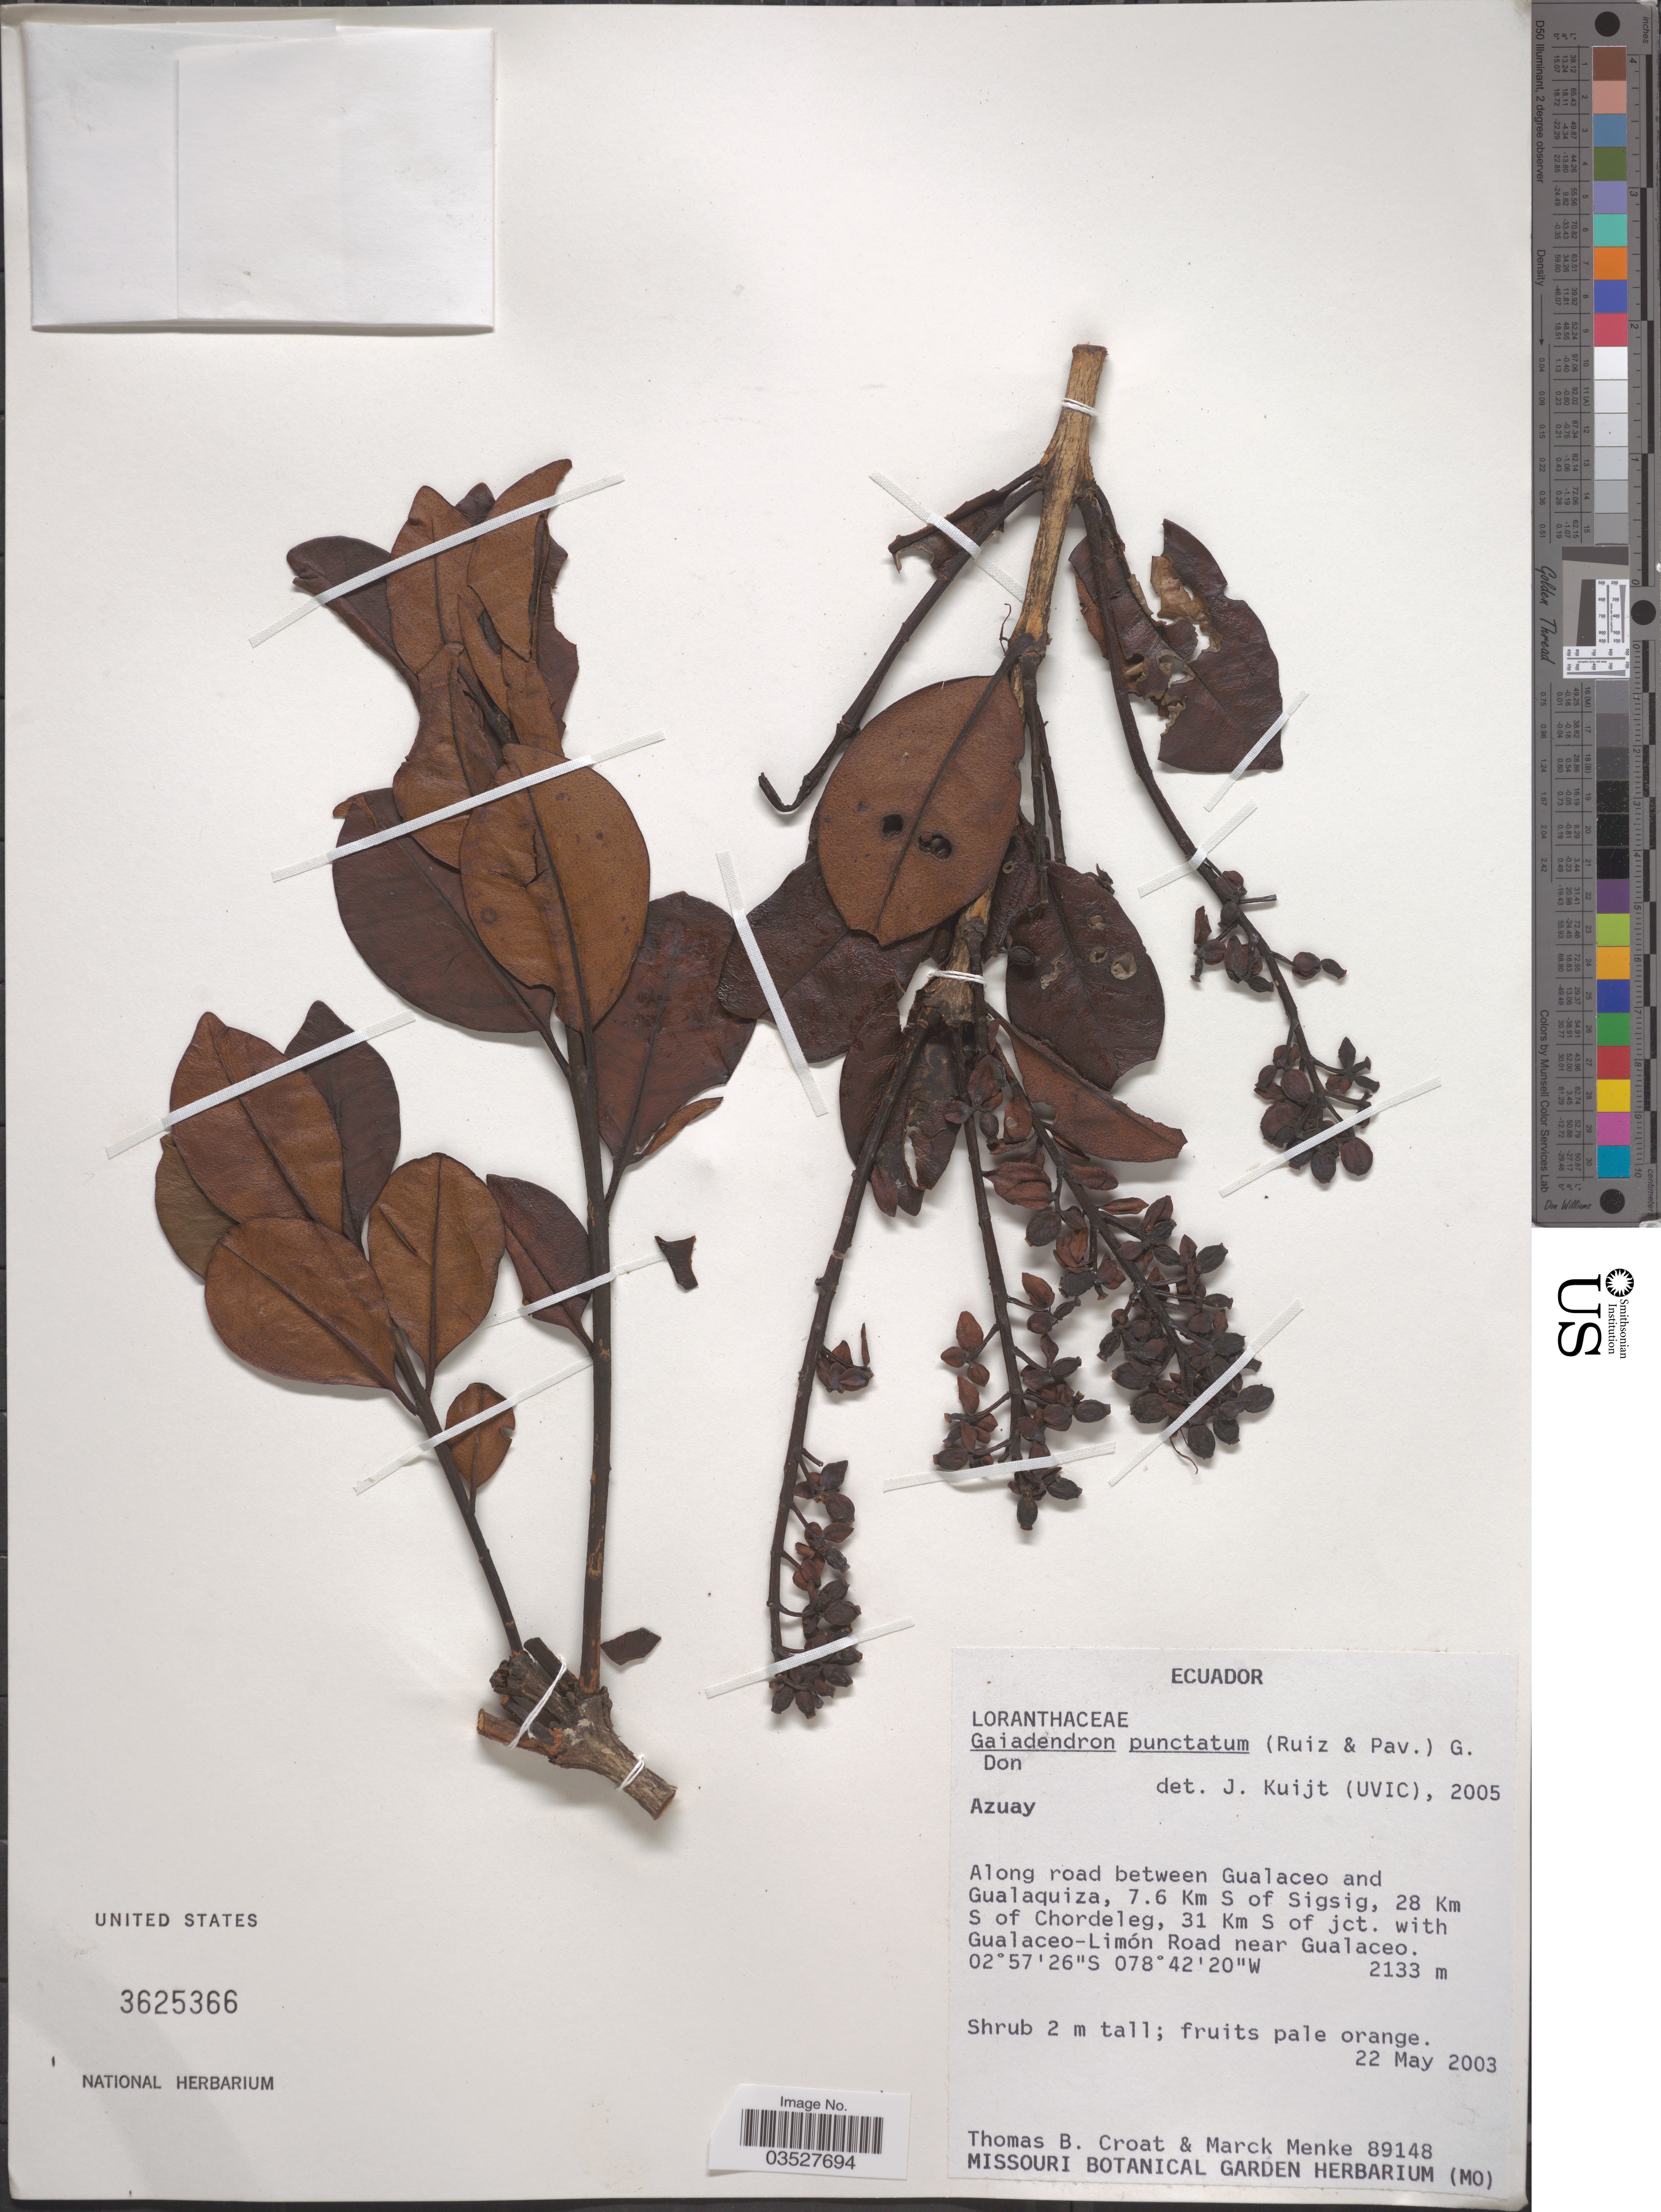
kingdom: Plantae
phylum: Tracheophyta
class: Magnoliopsida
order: Santalales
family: Loranthaceae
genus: Gaiadendron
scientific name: Gaiadendron punctatum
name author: (Ruiz & Pav.) G. Don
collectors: T. B. Croat & M. Menke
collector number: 89148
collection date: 2003-05-22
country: Ecuador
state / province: Azuay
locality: Along road between Gualaceo and Gualaquiza, 7.6 Km S of Sigsig, 28 Km S of Chordeleg, 31 Km S of jct. with Gualaceo-Limón Road near Gualaceo.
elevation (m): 2133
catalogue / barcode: US 3625366